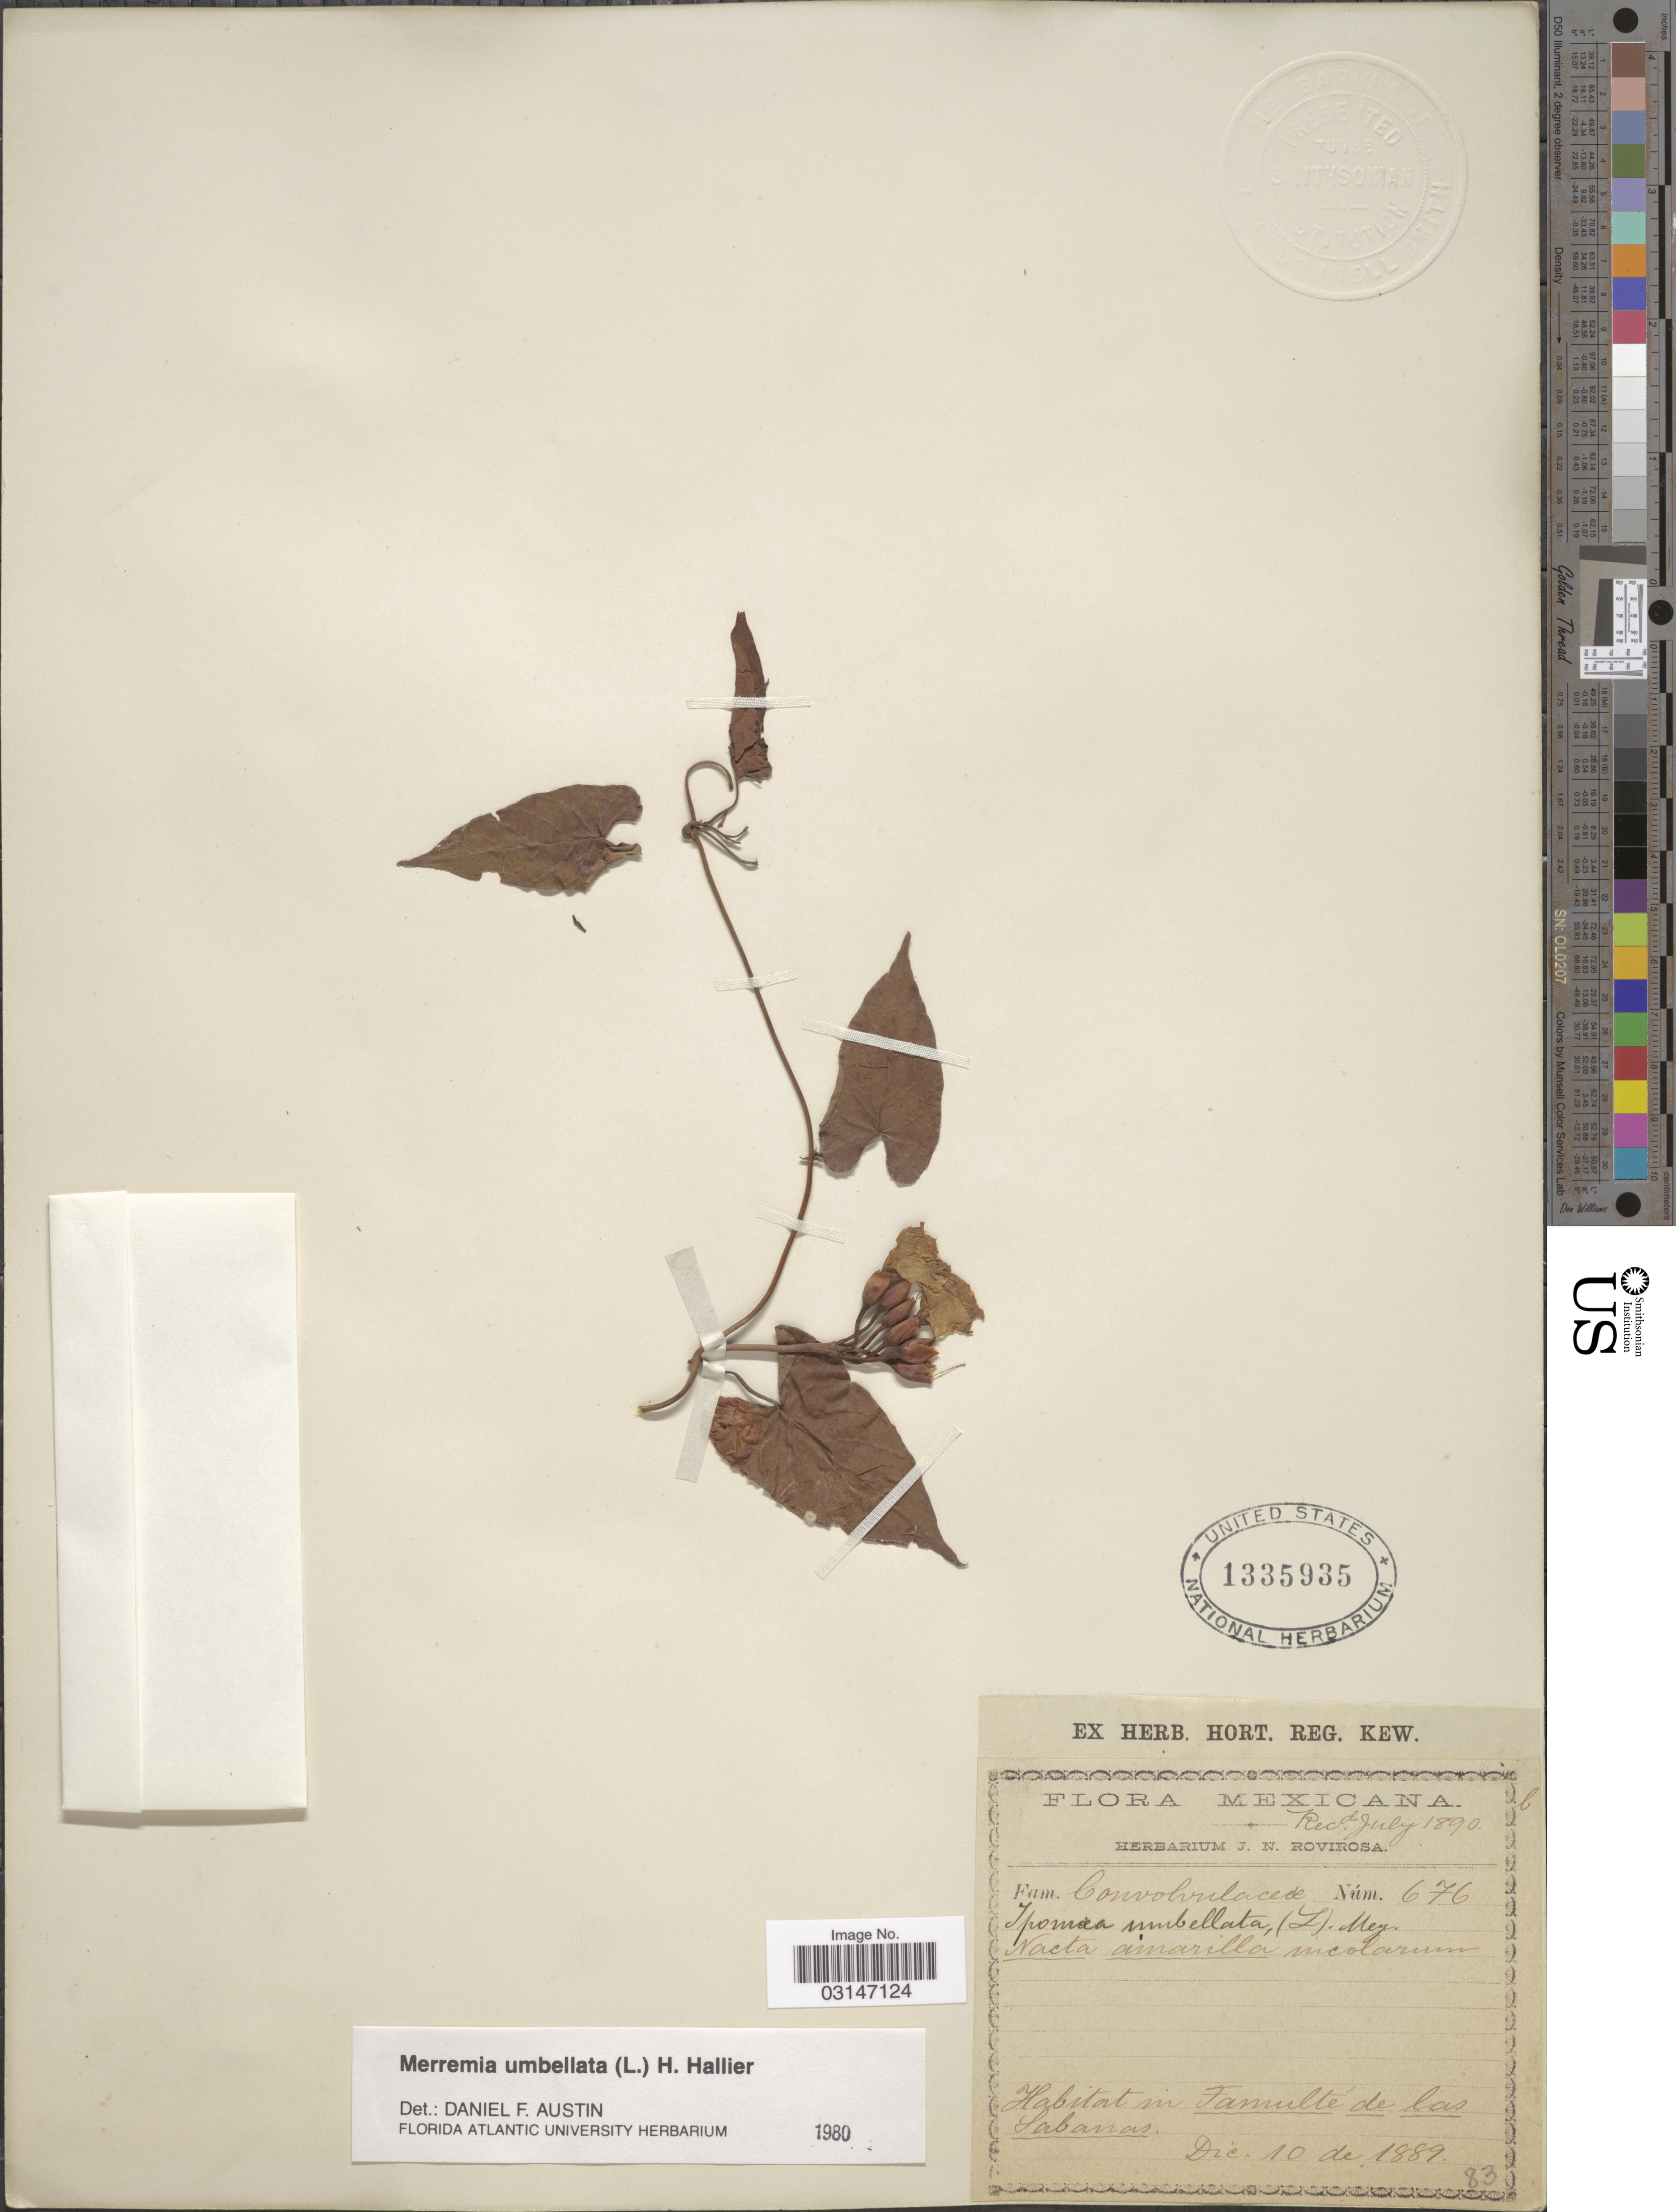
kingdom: Plantae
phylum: Tracheophyta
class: Magnoliopsida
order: Solanales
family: Convolvulaceae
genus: Camonea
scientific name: Camonea umbellata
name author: (L.) A. R. Simões & Staples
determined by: Strong, Mark T., (BOT), Smithsonian Institution - National Museum of Natural History (UNITED STATES)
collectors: ex herb. J. N. Rovirosa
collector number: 676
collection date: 1889-12-10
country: Mexico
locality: In Famulté de las Sabanas.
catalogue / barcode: US 1335935